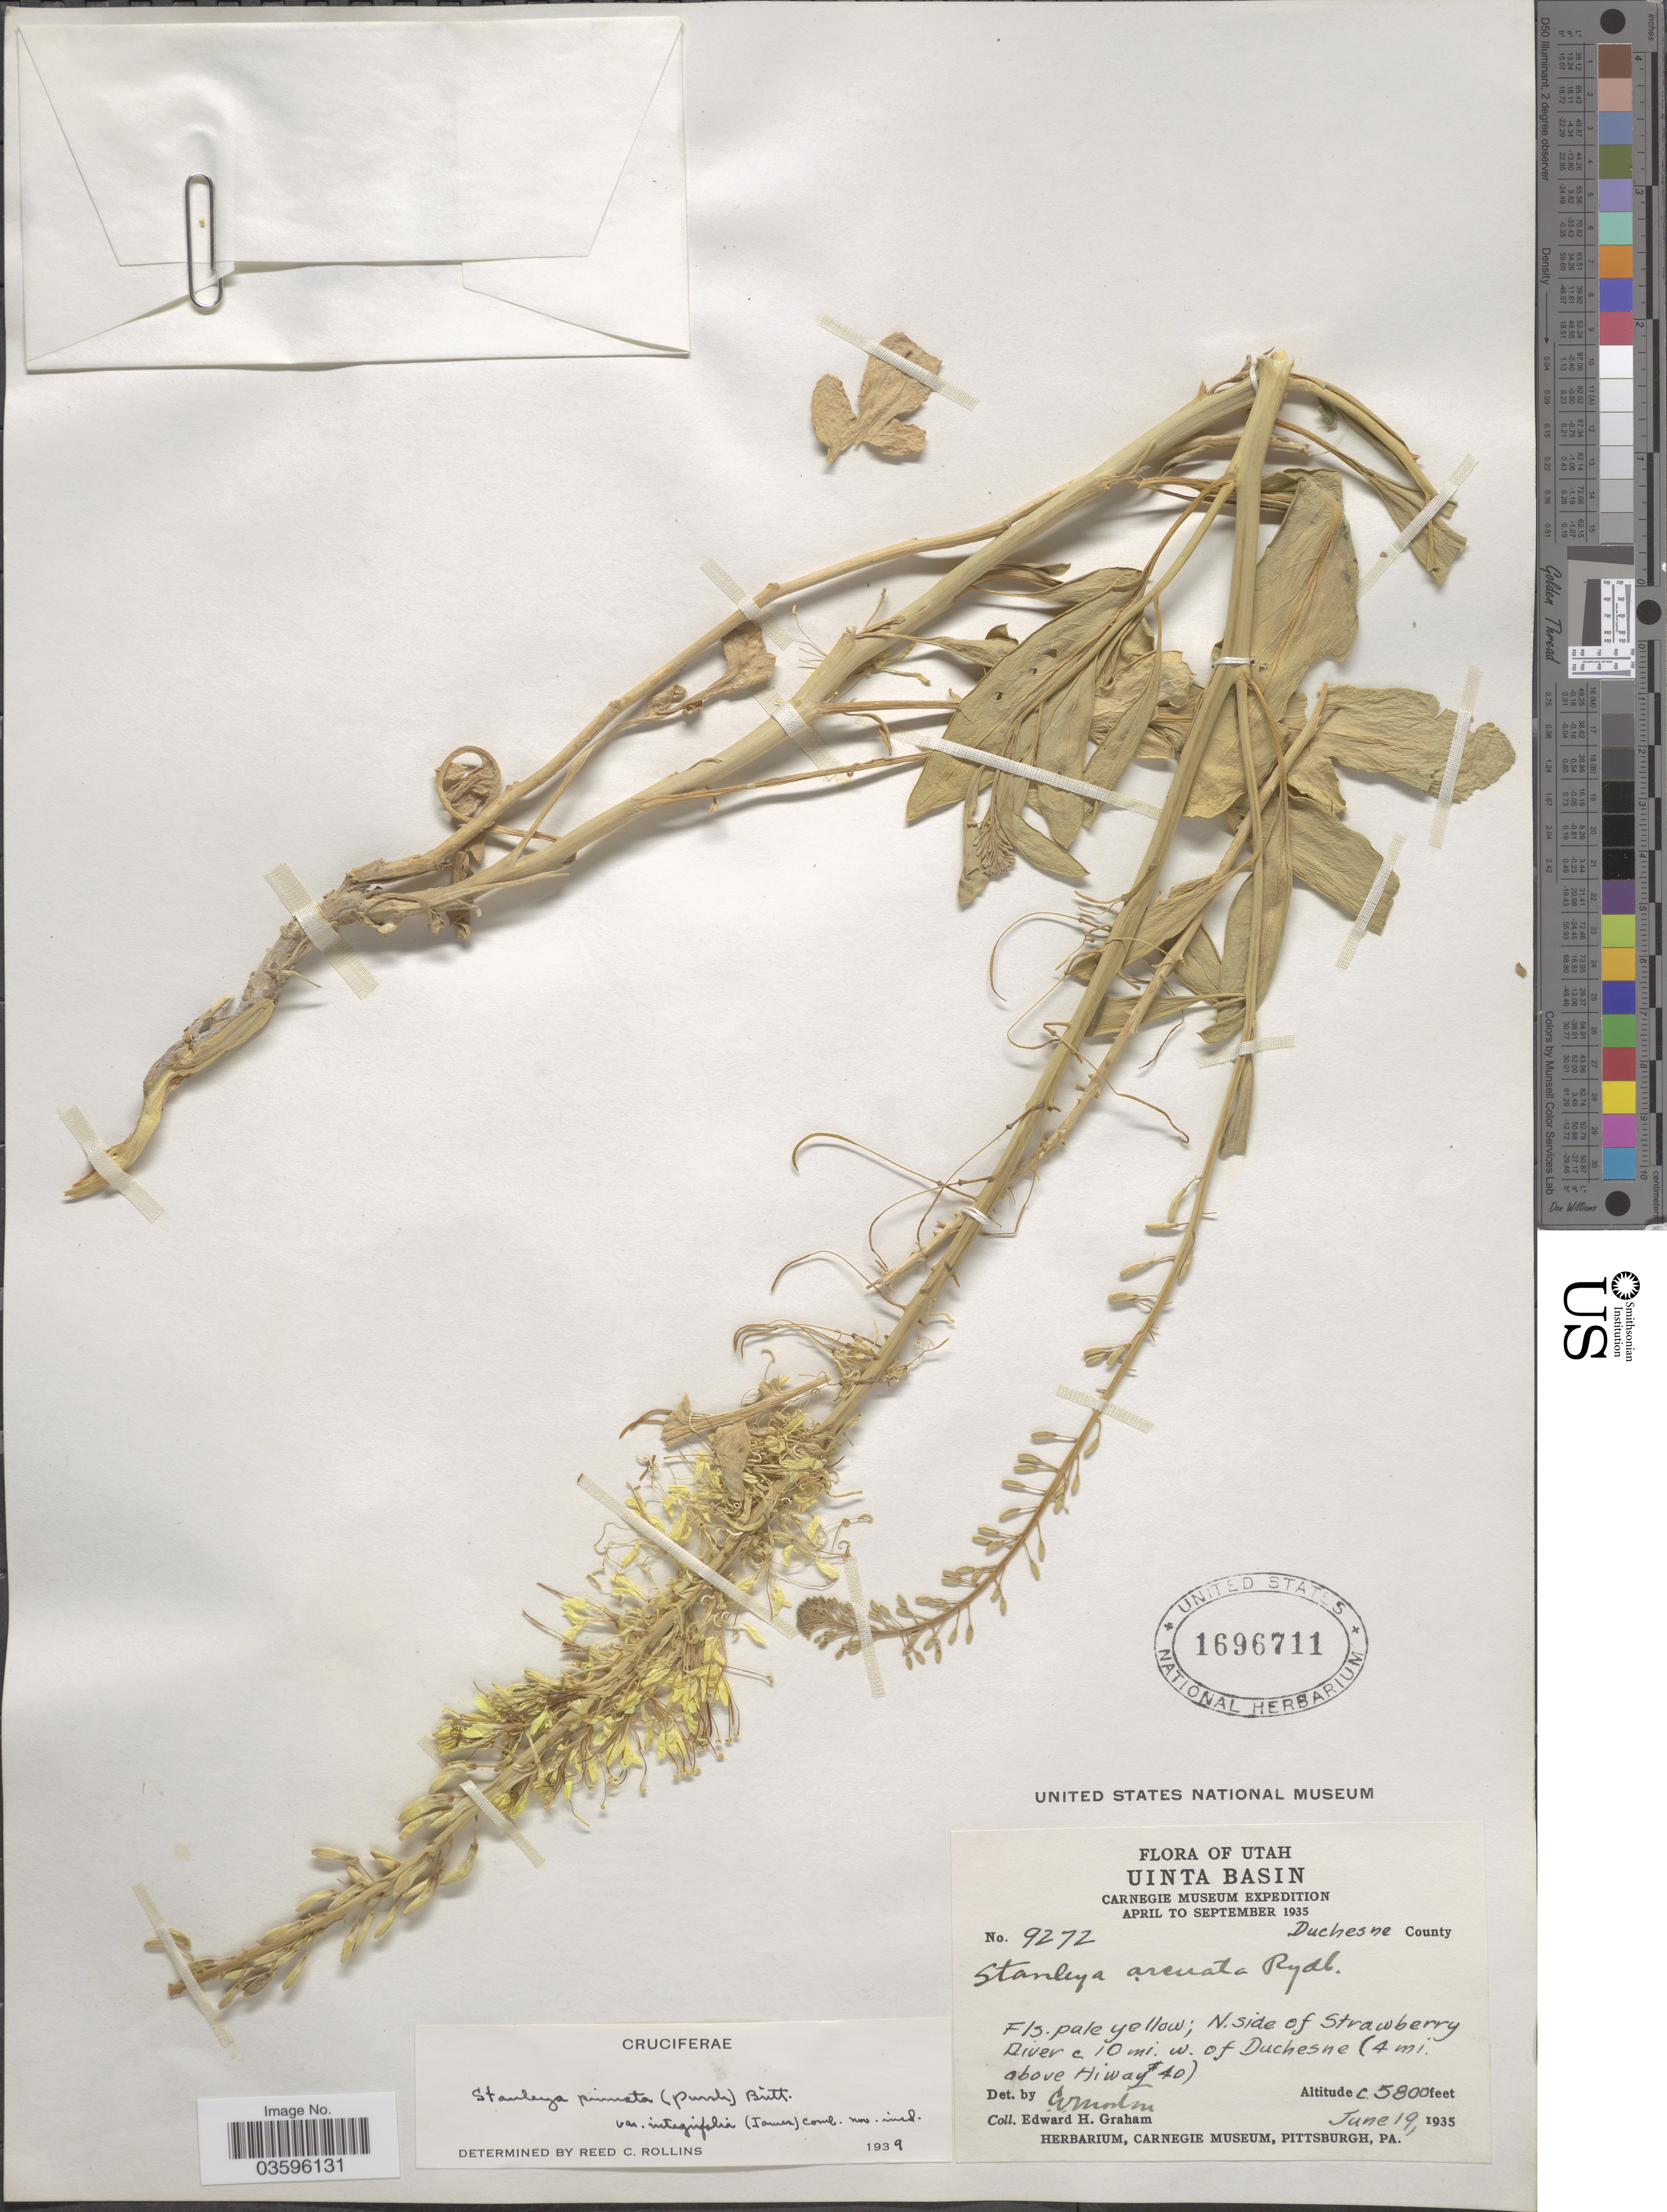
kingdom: Plantae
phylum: Tracheophyta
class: Magnoliopsida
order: Brassicales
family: Brassicaceae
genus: Stanleya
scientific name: Stanleya pinnata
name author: (Pursh) Britton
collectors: E. H. Graham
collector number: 9272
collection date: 1935-06-19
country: United States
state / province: Utah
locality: Uinta Basin. Duchesne County. N. side of Strawberry River c 10 mi. w. of Duchesne (4 mi. above Hiway #40).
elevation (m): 1768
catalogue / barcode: US 1696711